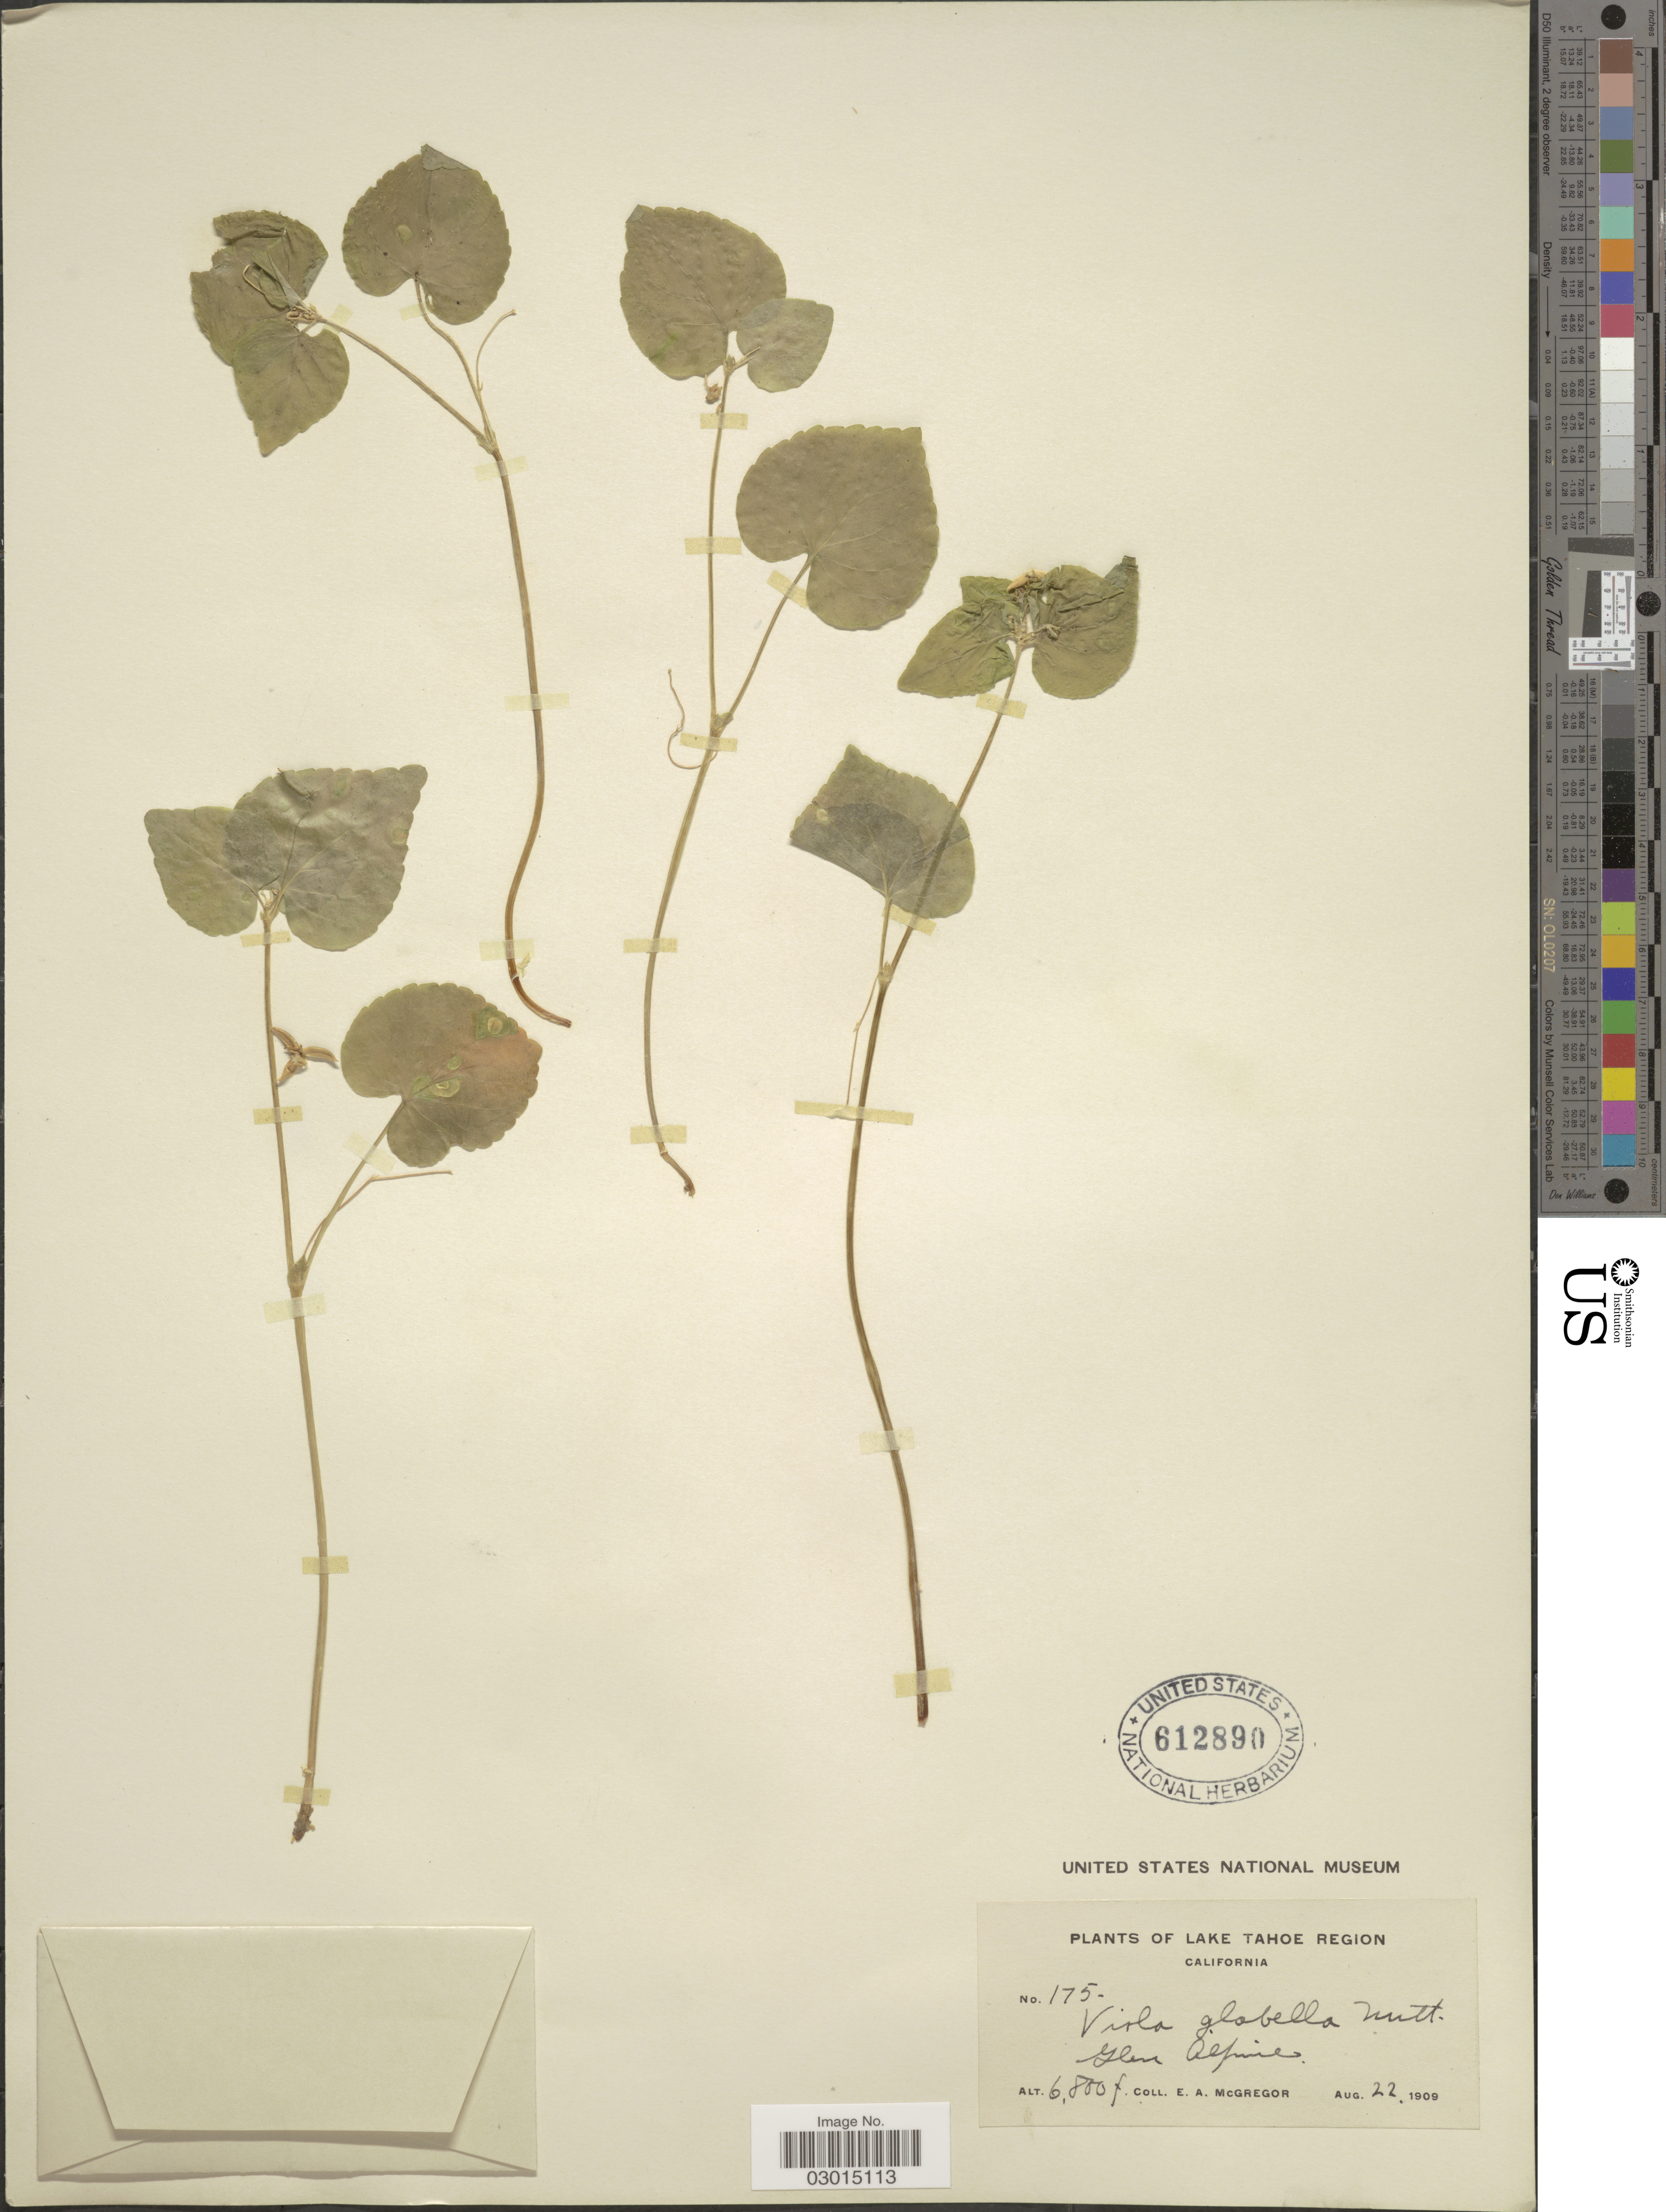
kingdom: Plantae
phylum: Tracheophyta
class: Magnoliopsida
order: Malpighiales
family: Violaceae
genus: Viola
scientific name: Viola glabella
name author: Nutt.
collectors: E. A. McGregor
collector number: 175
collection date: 1909-08-22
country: United States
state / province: California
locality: Lake Tahoe Region. Glen Alpine.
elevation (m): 2073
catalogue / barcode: US 612890